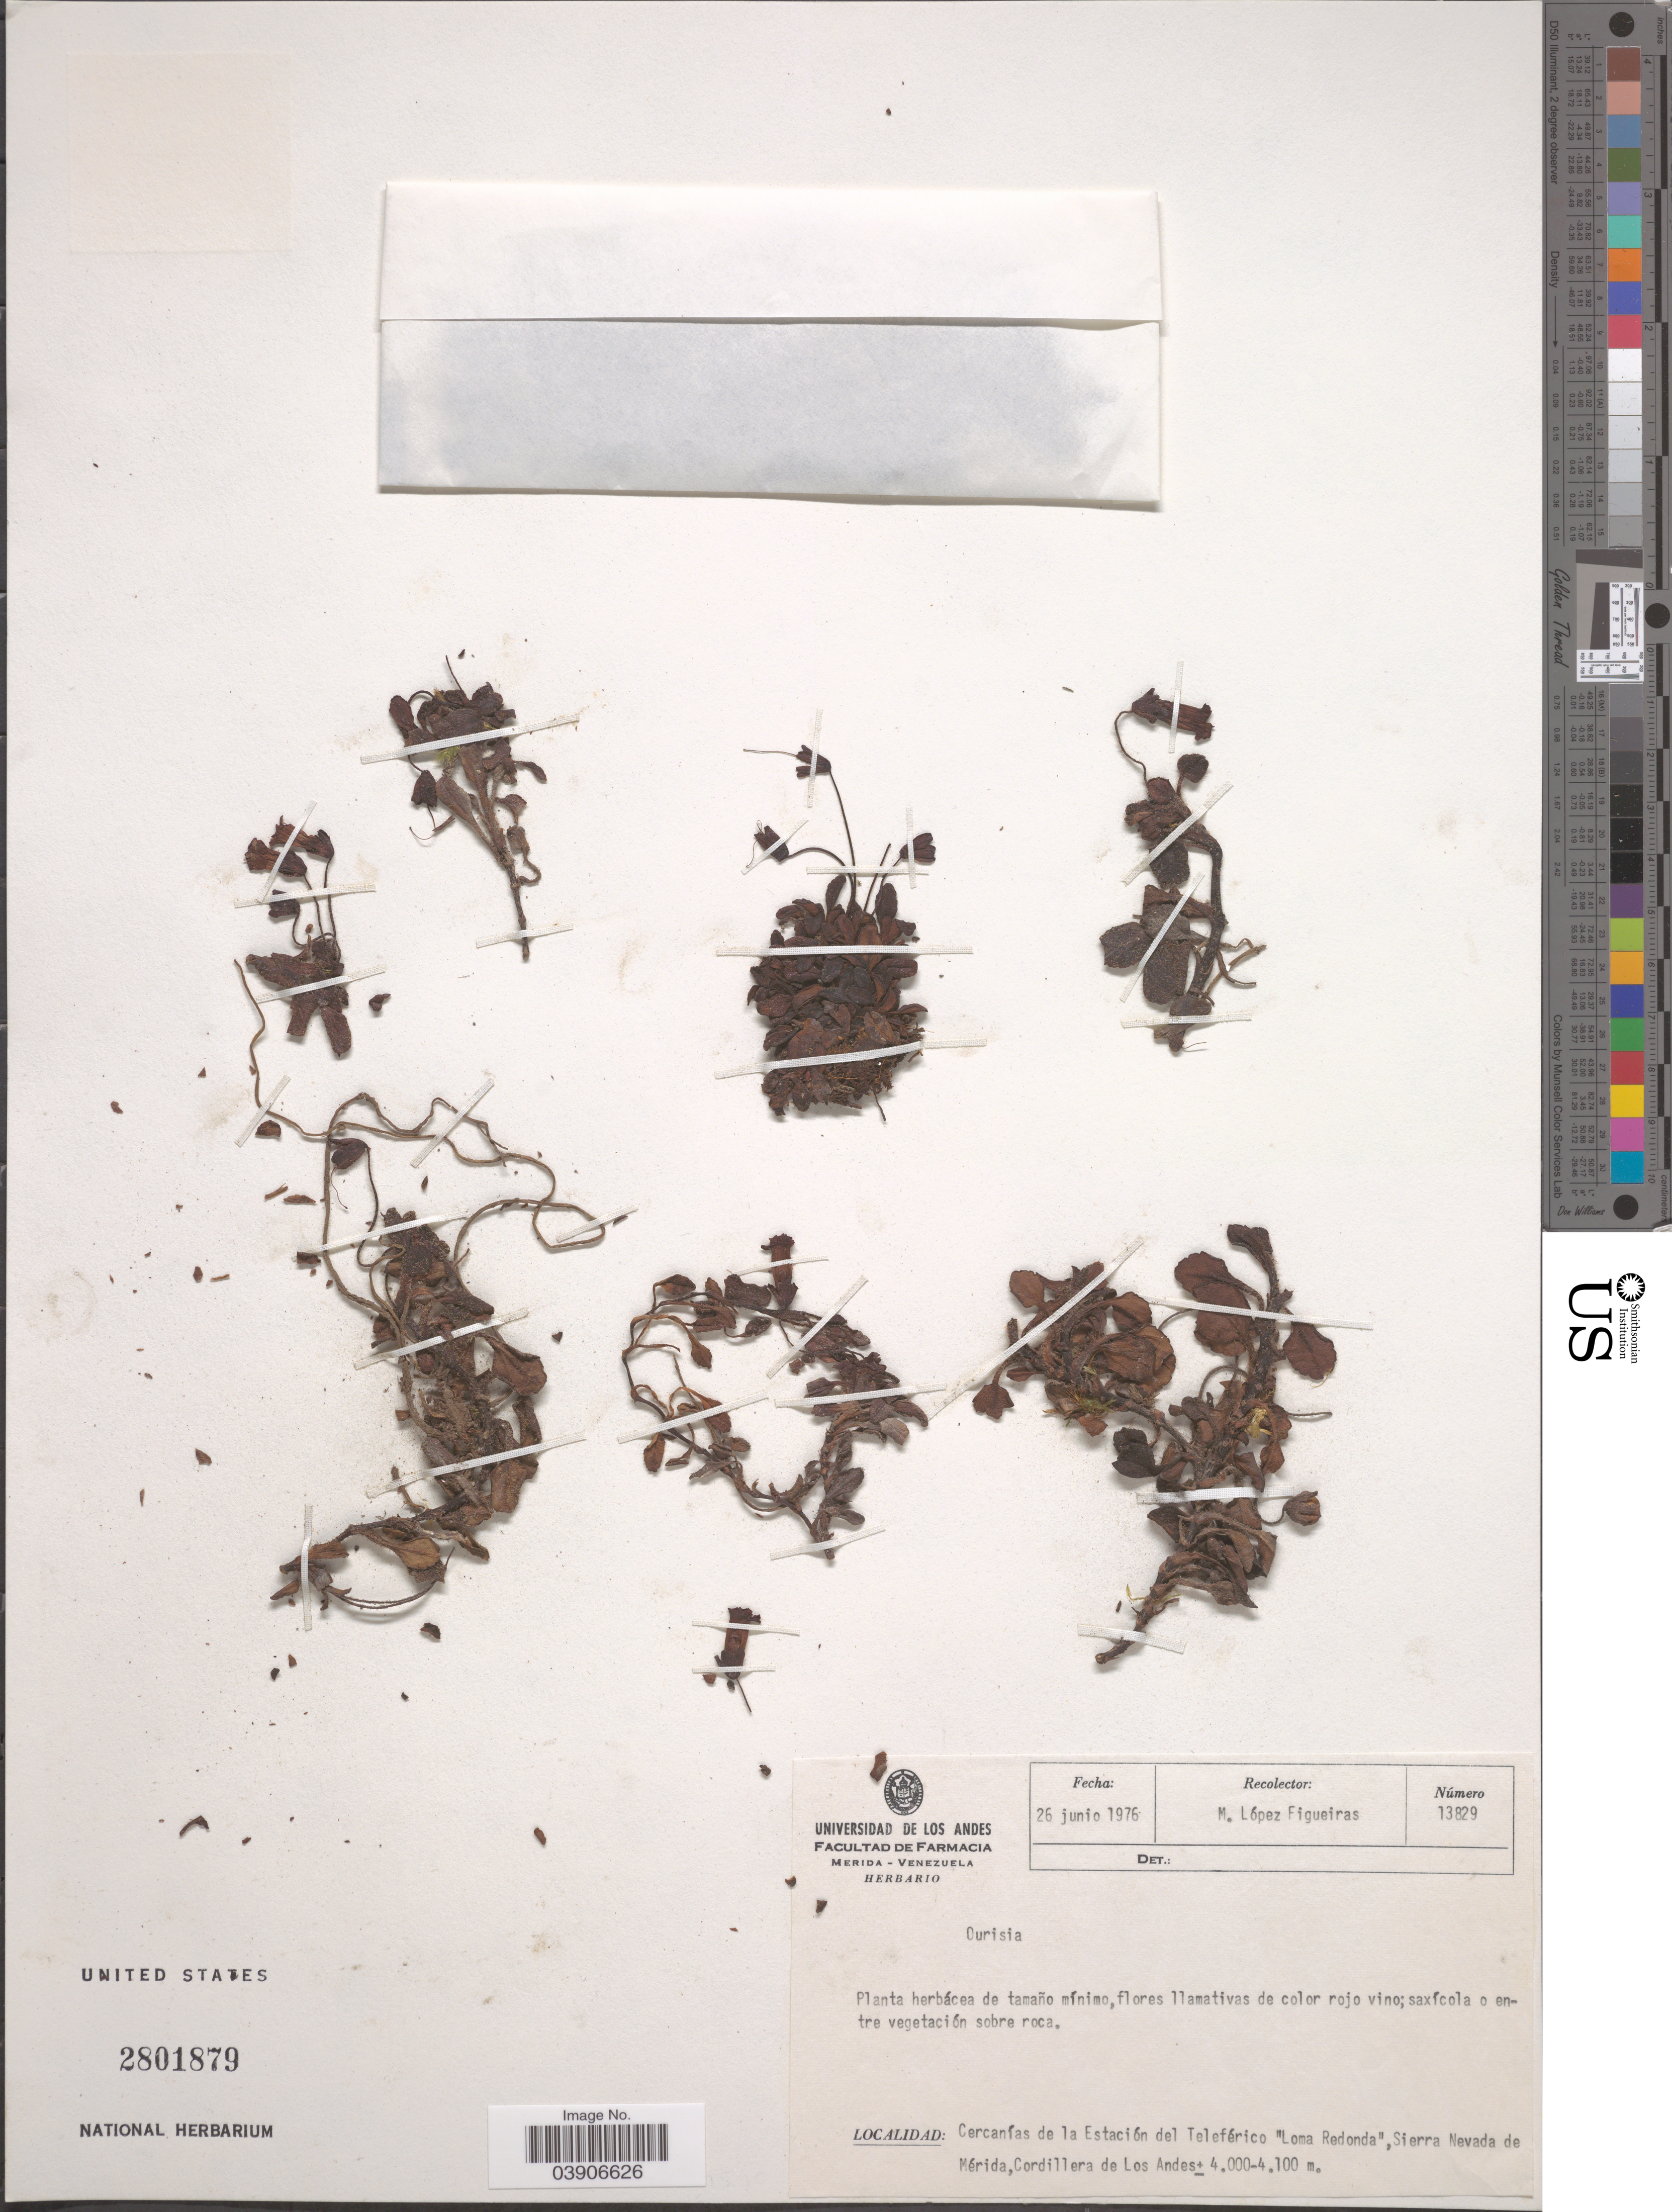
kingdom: Plantae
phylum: Tracheophyta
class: Magnoliopsida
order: Lamiales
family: Plantaginaceae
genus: Ourisia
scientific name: Ourisia sp.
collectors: M. López Figueiras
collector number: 13829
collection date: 1976-06-26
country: Venezuela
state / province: Merida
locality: Cercanías de la Estación del Teleférico "Loma Redonda", Sierra Nevada de Mérida,Cordillera de Los Andes.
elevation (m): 4000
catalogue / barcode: US 2801879